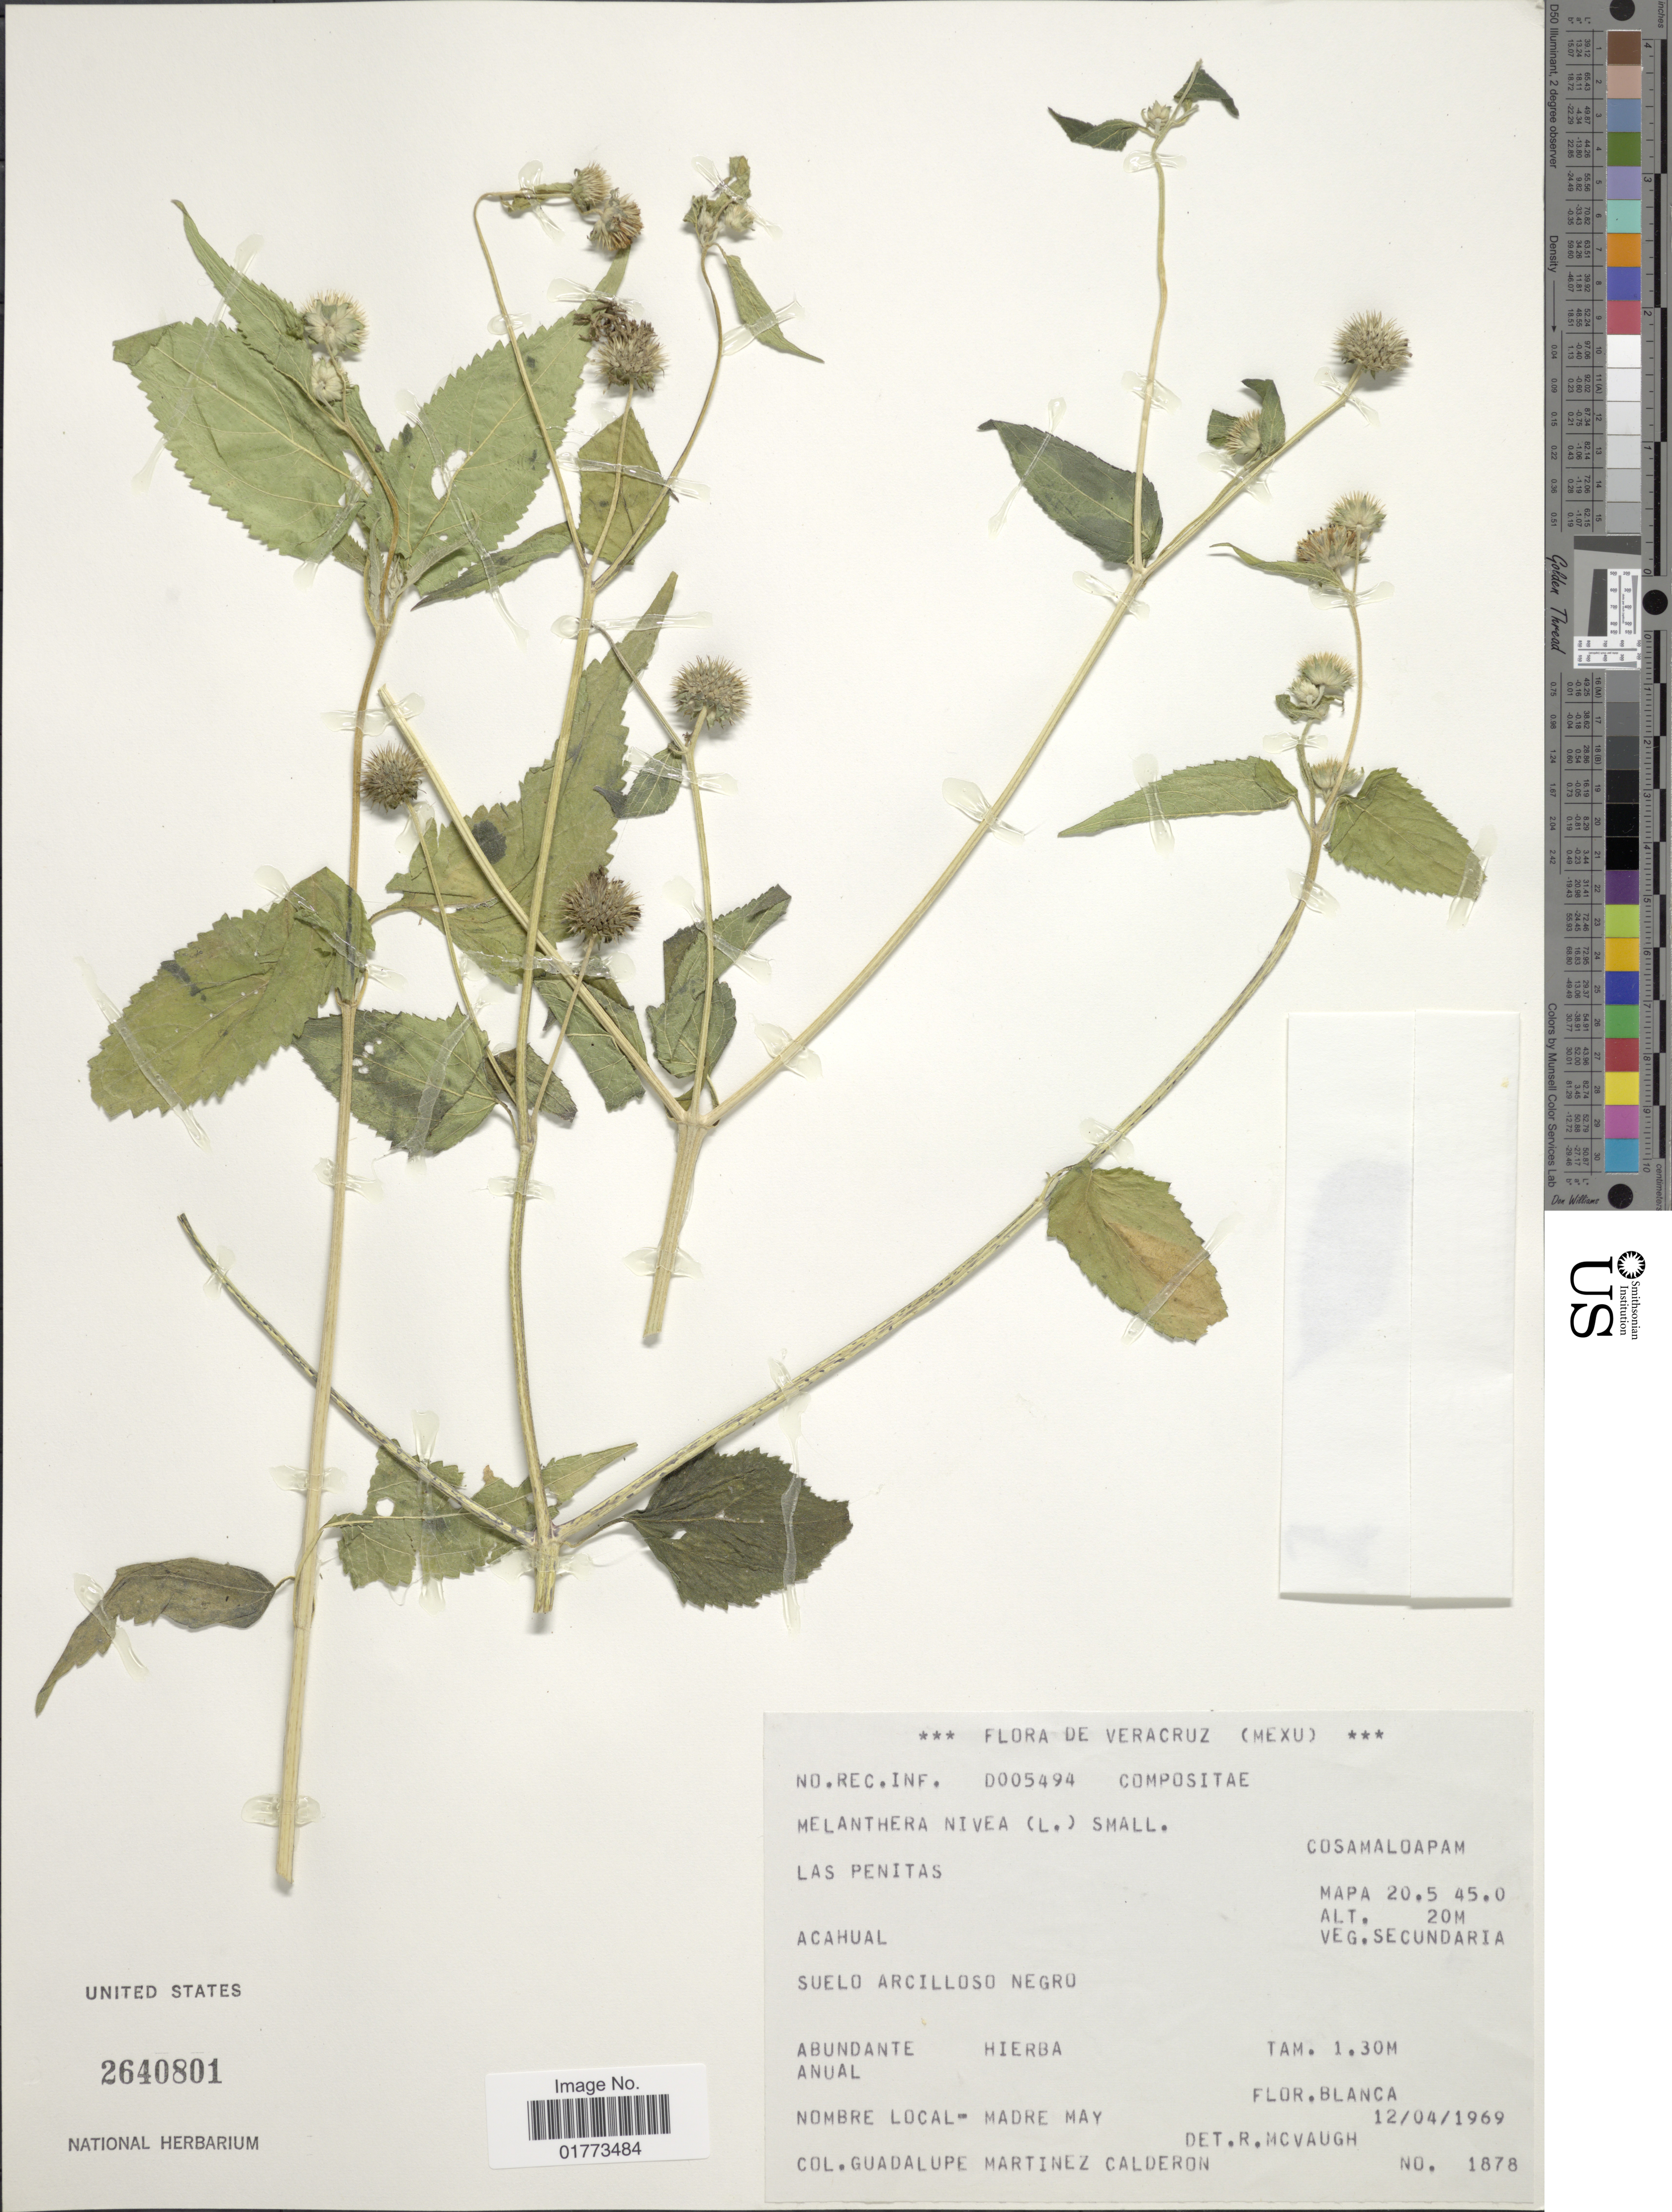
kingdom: Plantae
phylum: Tracheophyta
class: Magnoliopsida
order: Asterales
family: Asteraceae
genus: Melanthera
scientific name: Melanthera nivea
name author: (L.) Small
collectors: G. Martinez-C.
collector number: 1878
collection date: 1969-04-12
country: Mexico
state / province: Veracruz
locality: Veracruz, Las Penitas, Acahual, Suelo Arcilloso Negro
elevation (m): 20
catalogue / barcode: US 2640801